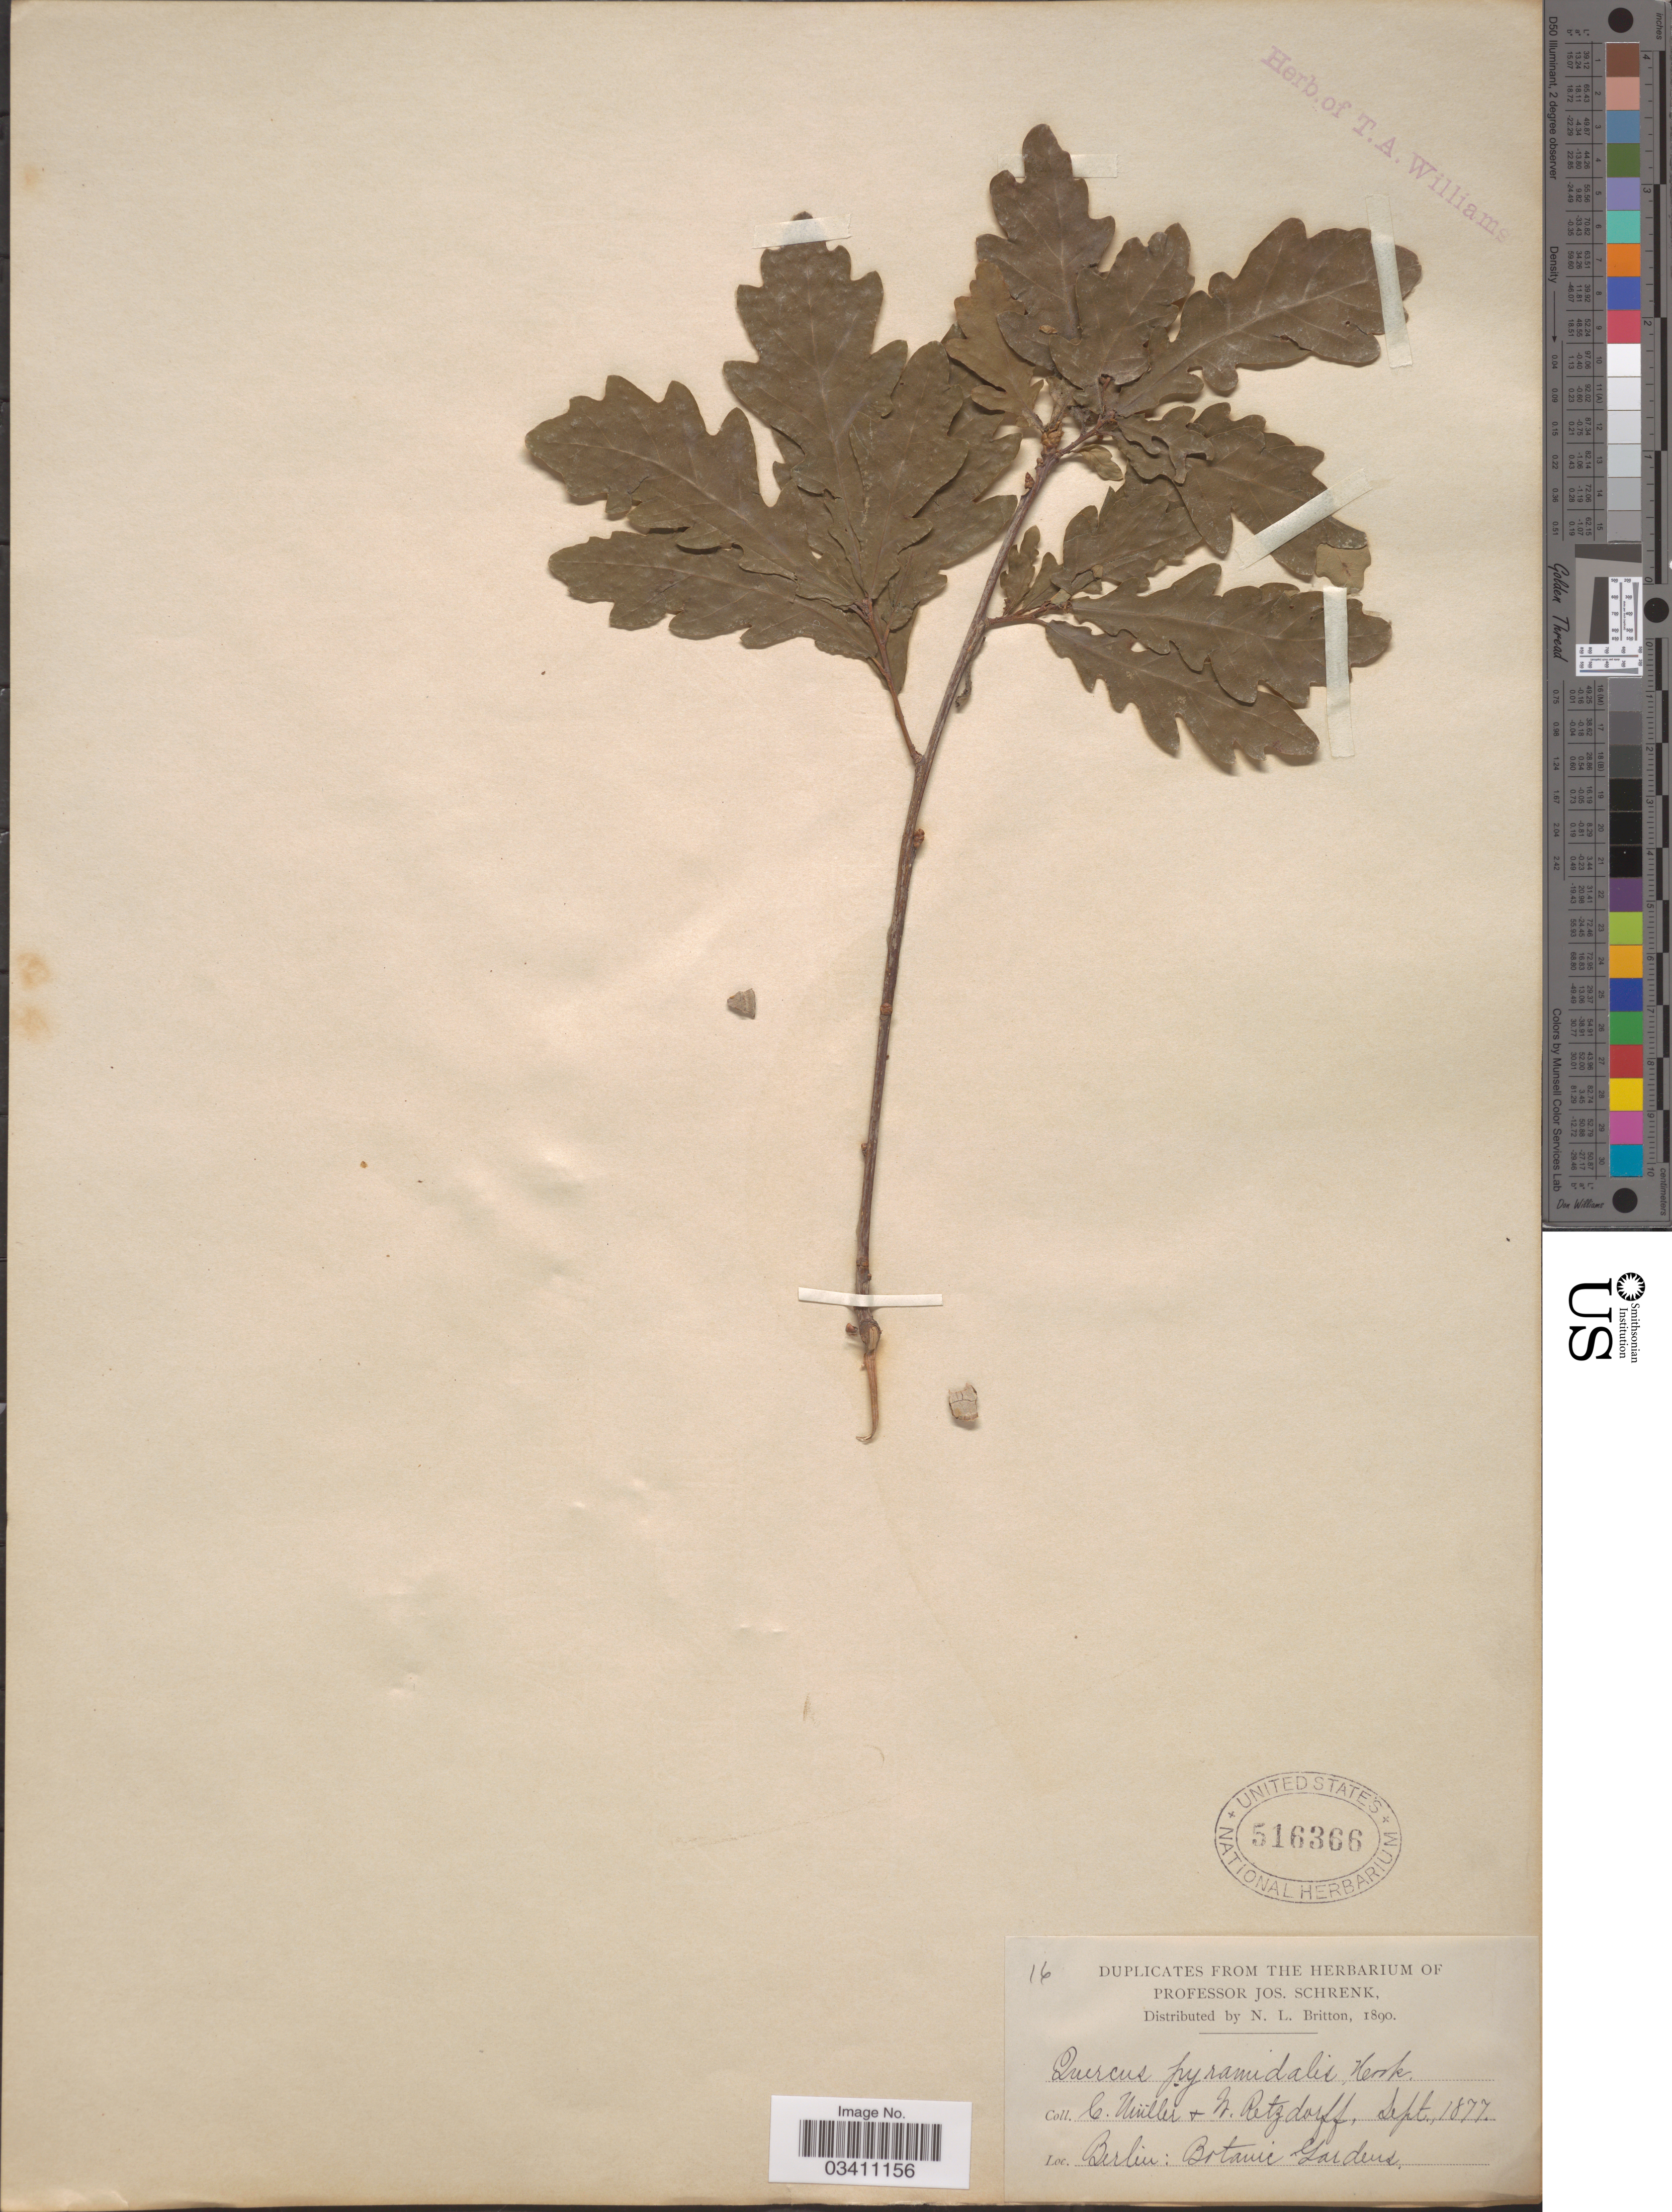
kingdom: Plantae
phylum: Tracheophyta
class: Magnoliopsida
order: Fagales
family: Fagaceae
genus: Quercus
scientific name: Quercus pyramidalis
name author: C.C. Gmel.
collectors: C. Müller & W. Retzdorff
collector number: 16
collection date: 1877-09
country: Germany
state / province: Berlin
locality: Botanic Gardens.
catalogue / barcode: US 516366